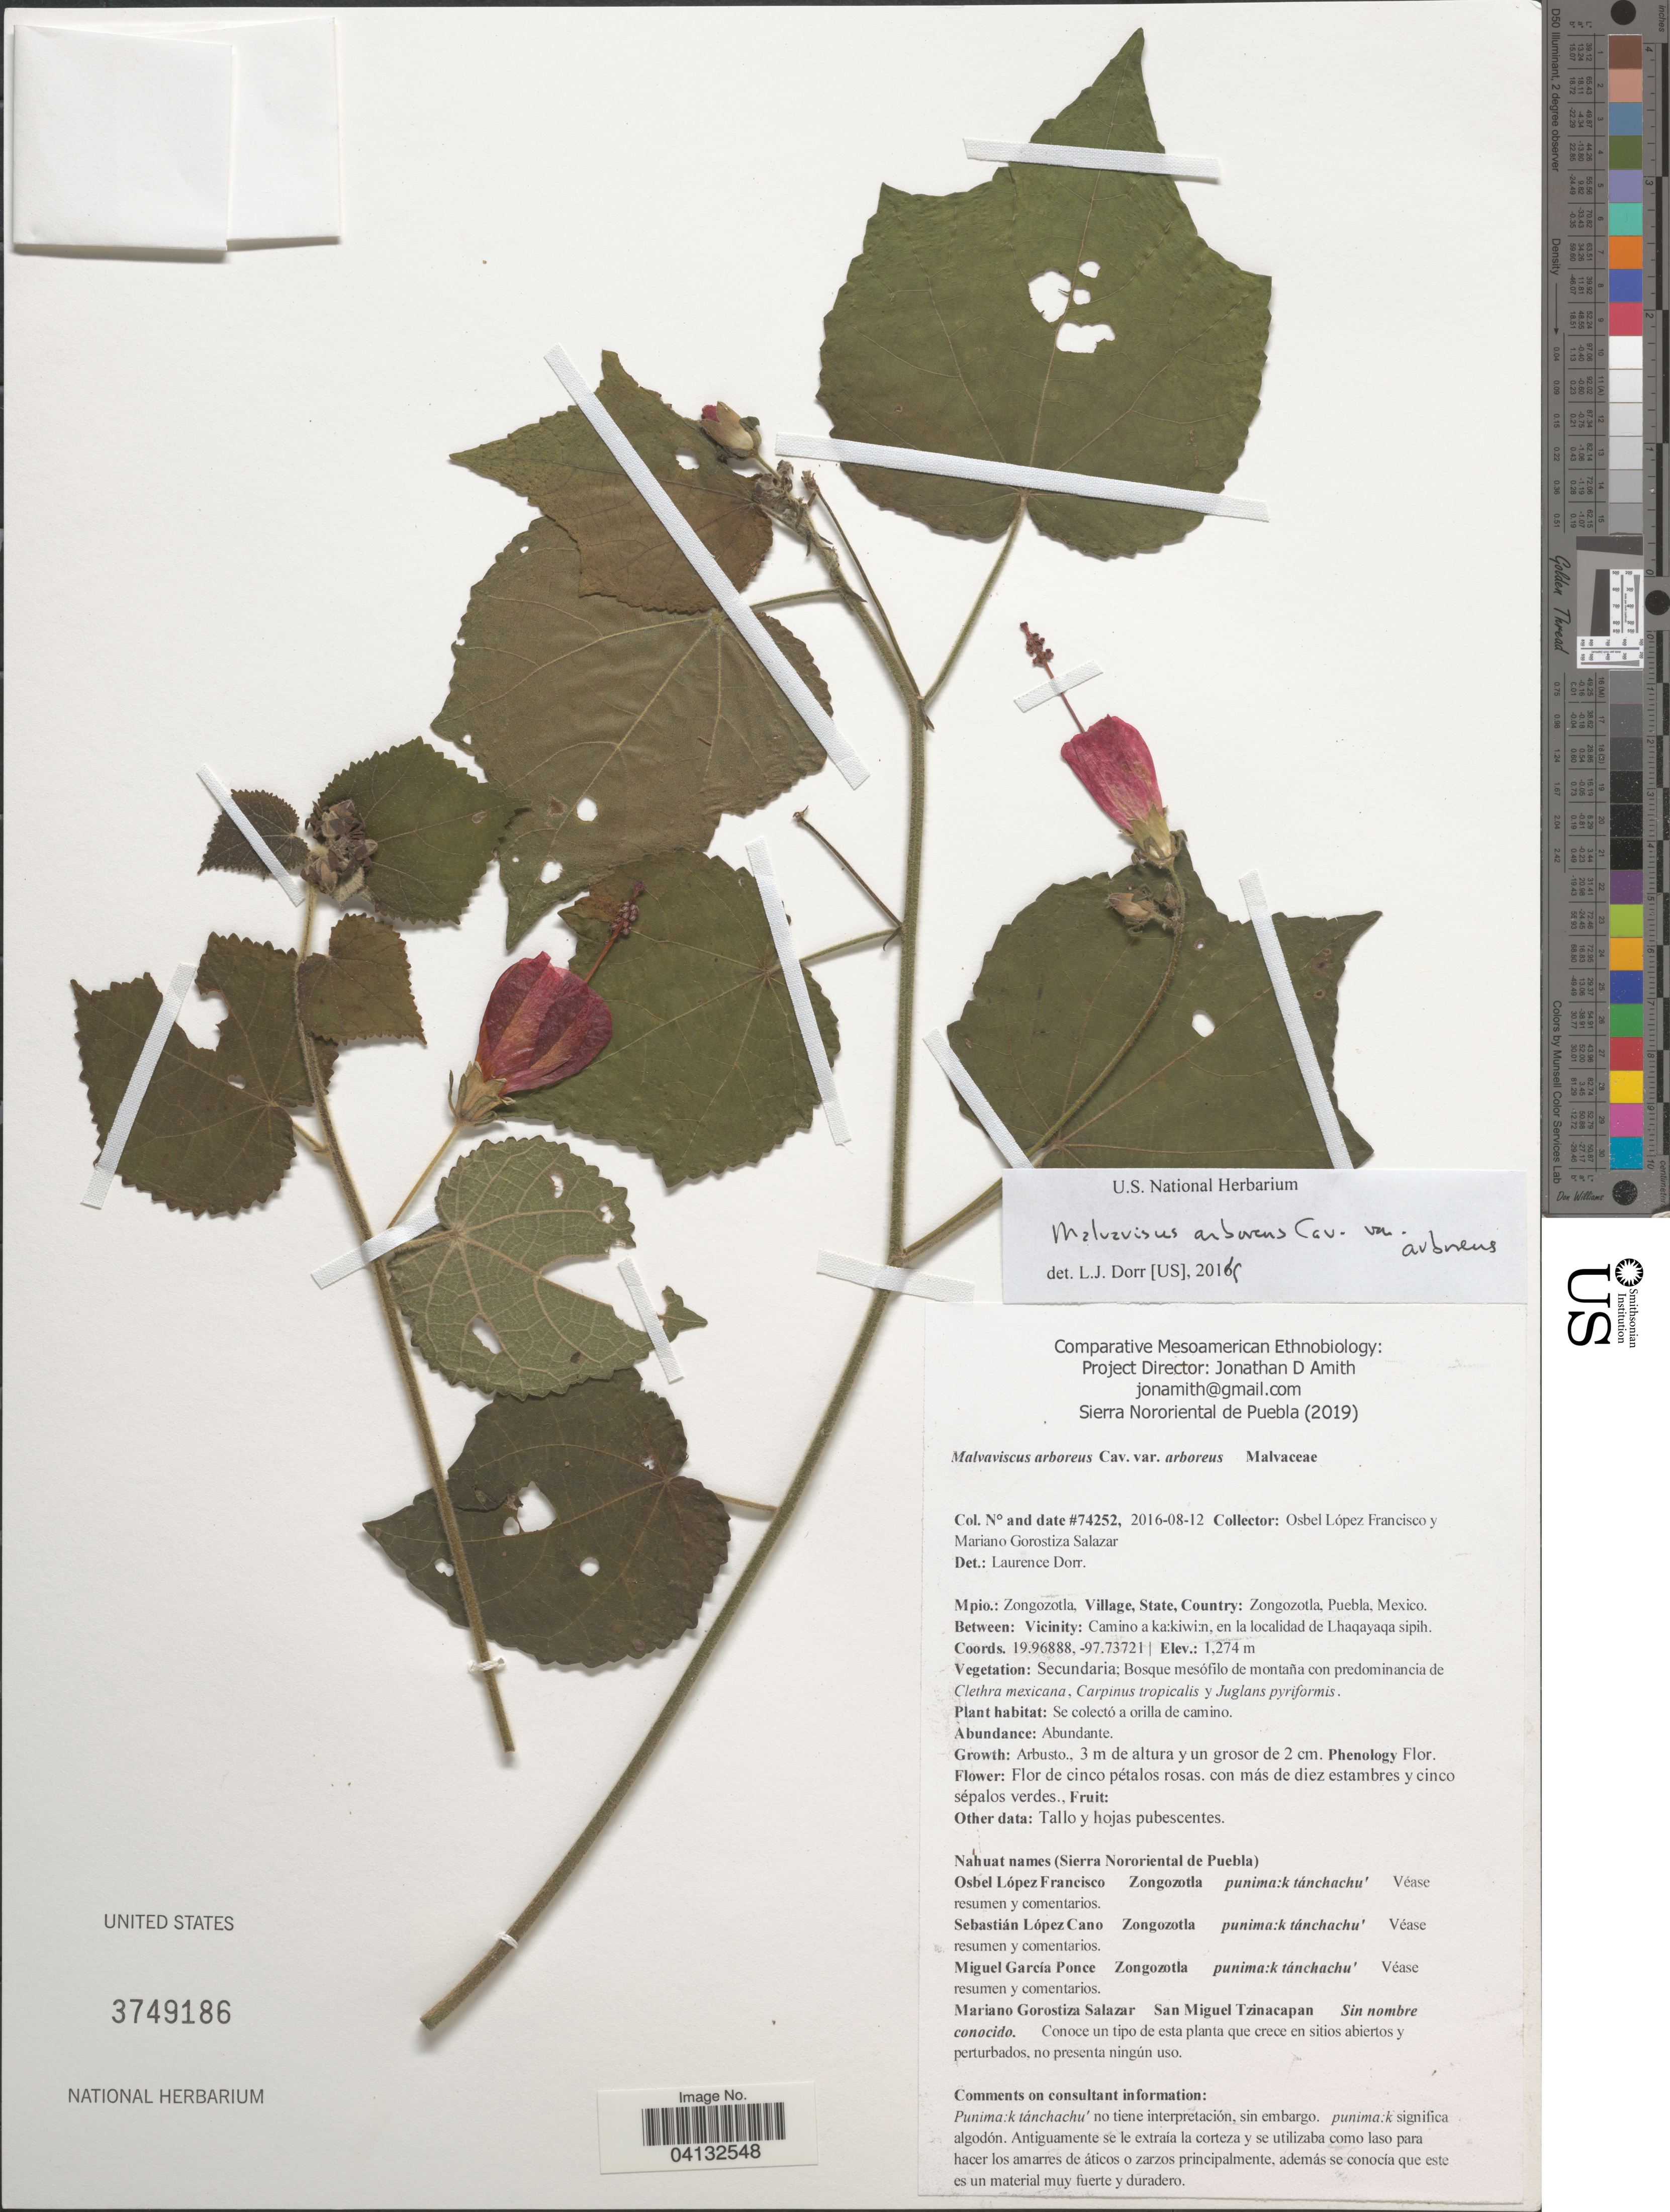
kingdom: Plantae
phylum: Tracheophyta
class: Magnoliopsida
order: Malvales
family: Malvaceae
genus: Malvaviscus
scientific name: Malvaviscus arboreus var. arboreus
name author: Cav.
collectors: O. Francisco & M. Gorostiza S.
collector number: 74252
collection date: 2016-08-12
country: Mexico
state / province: Puebla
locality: Mpio.: Zongozotla, Village: Zongozotla. Between: Vicinity: Camino a ka:kiwi:n, en la localidad de Lhaqayaqa sipih.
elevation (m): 1274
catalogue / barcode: US 3749186